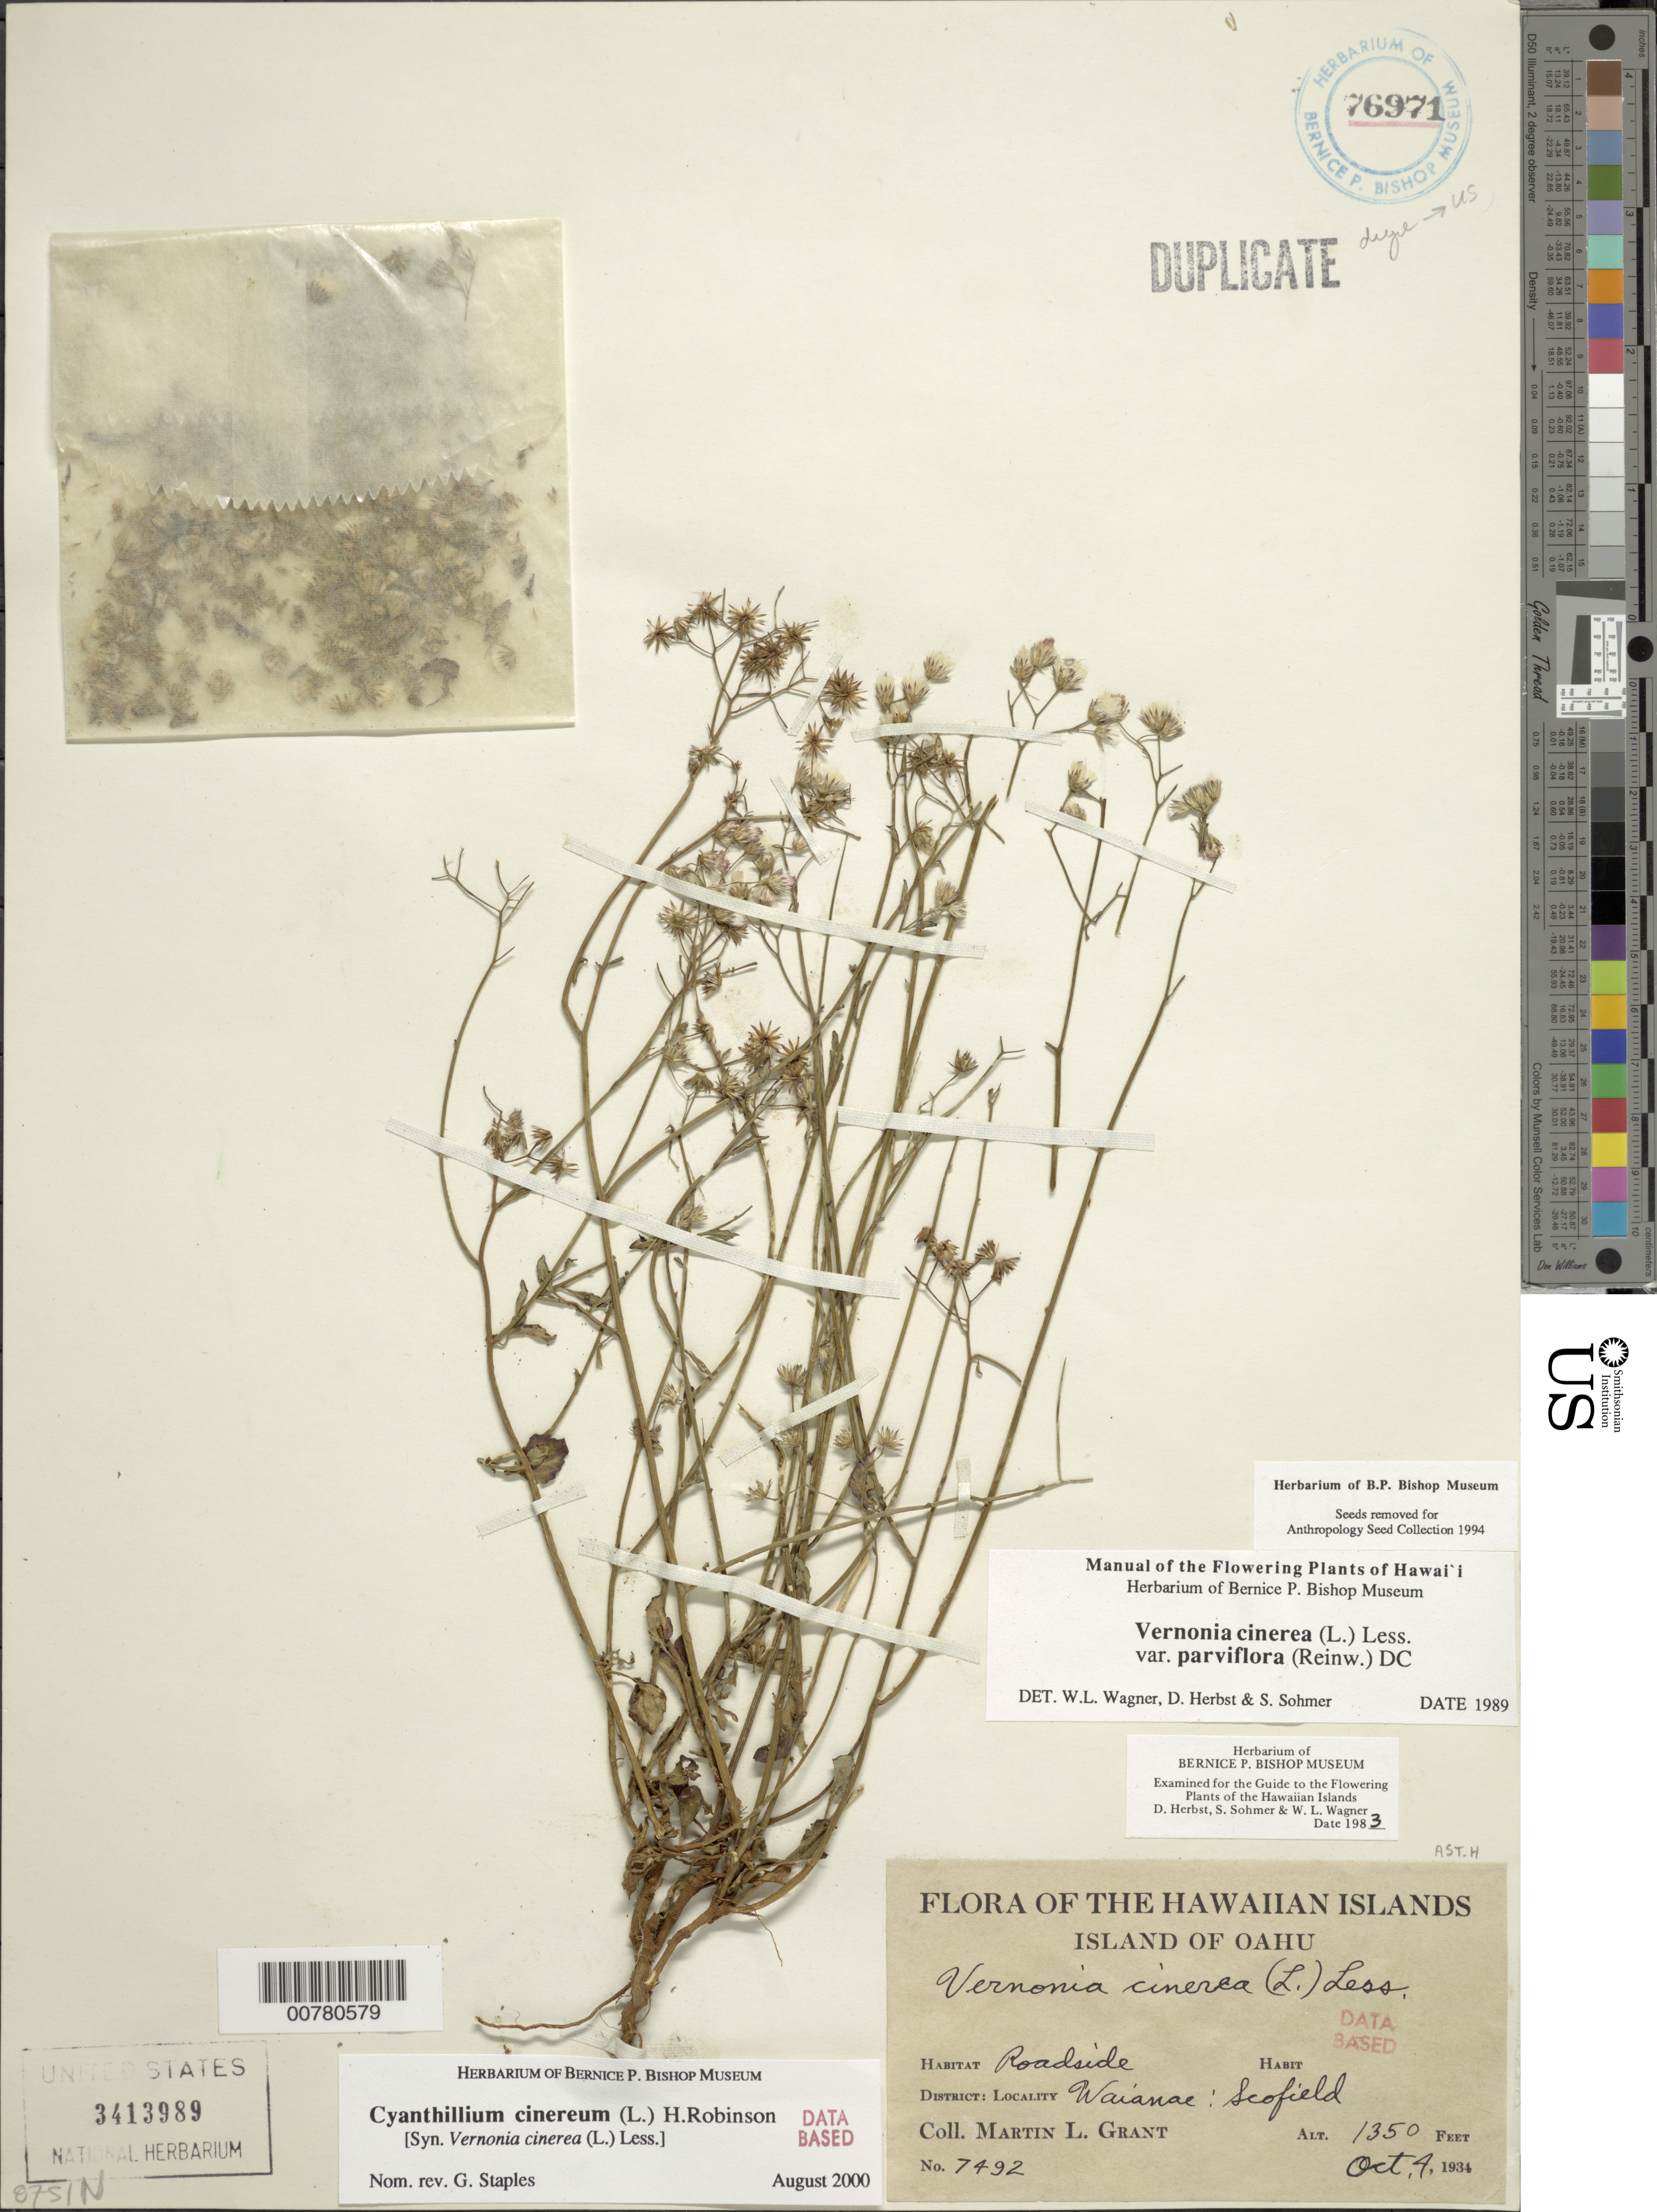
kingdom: Plantae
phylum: Tracheophyta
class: Magnoliopsida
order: Asterales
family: Asteraceae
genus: Cyanthillium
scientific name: Cyanthillium cinereum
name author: (L.) H. Rob.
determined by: Staples, G. W.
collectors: M. L. Grant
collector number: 7492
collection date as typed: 4 Oct 1934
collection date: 1934-10-04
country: United States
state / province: Hawaii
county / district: Honolulu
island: Oahu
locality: Waianae, Schofield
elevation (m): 411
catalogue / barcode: US 3413989